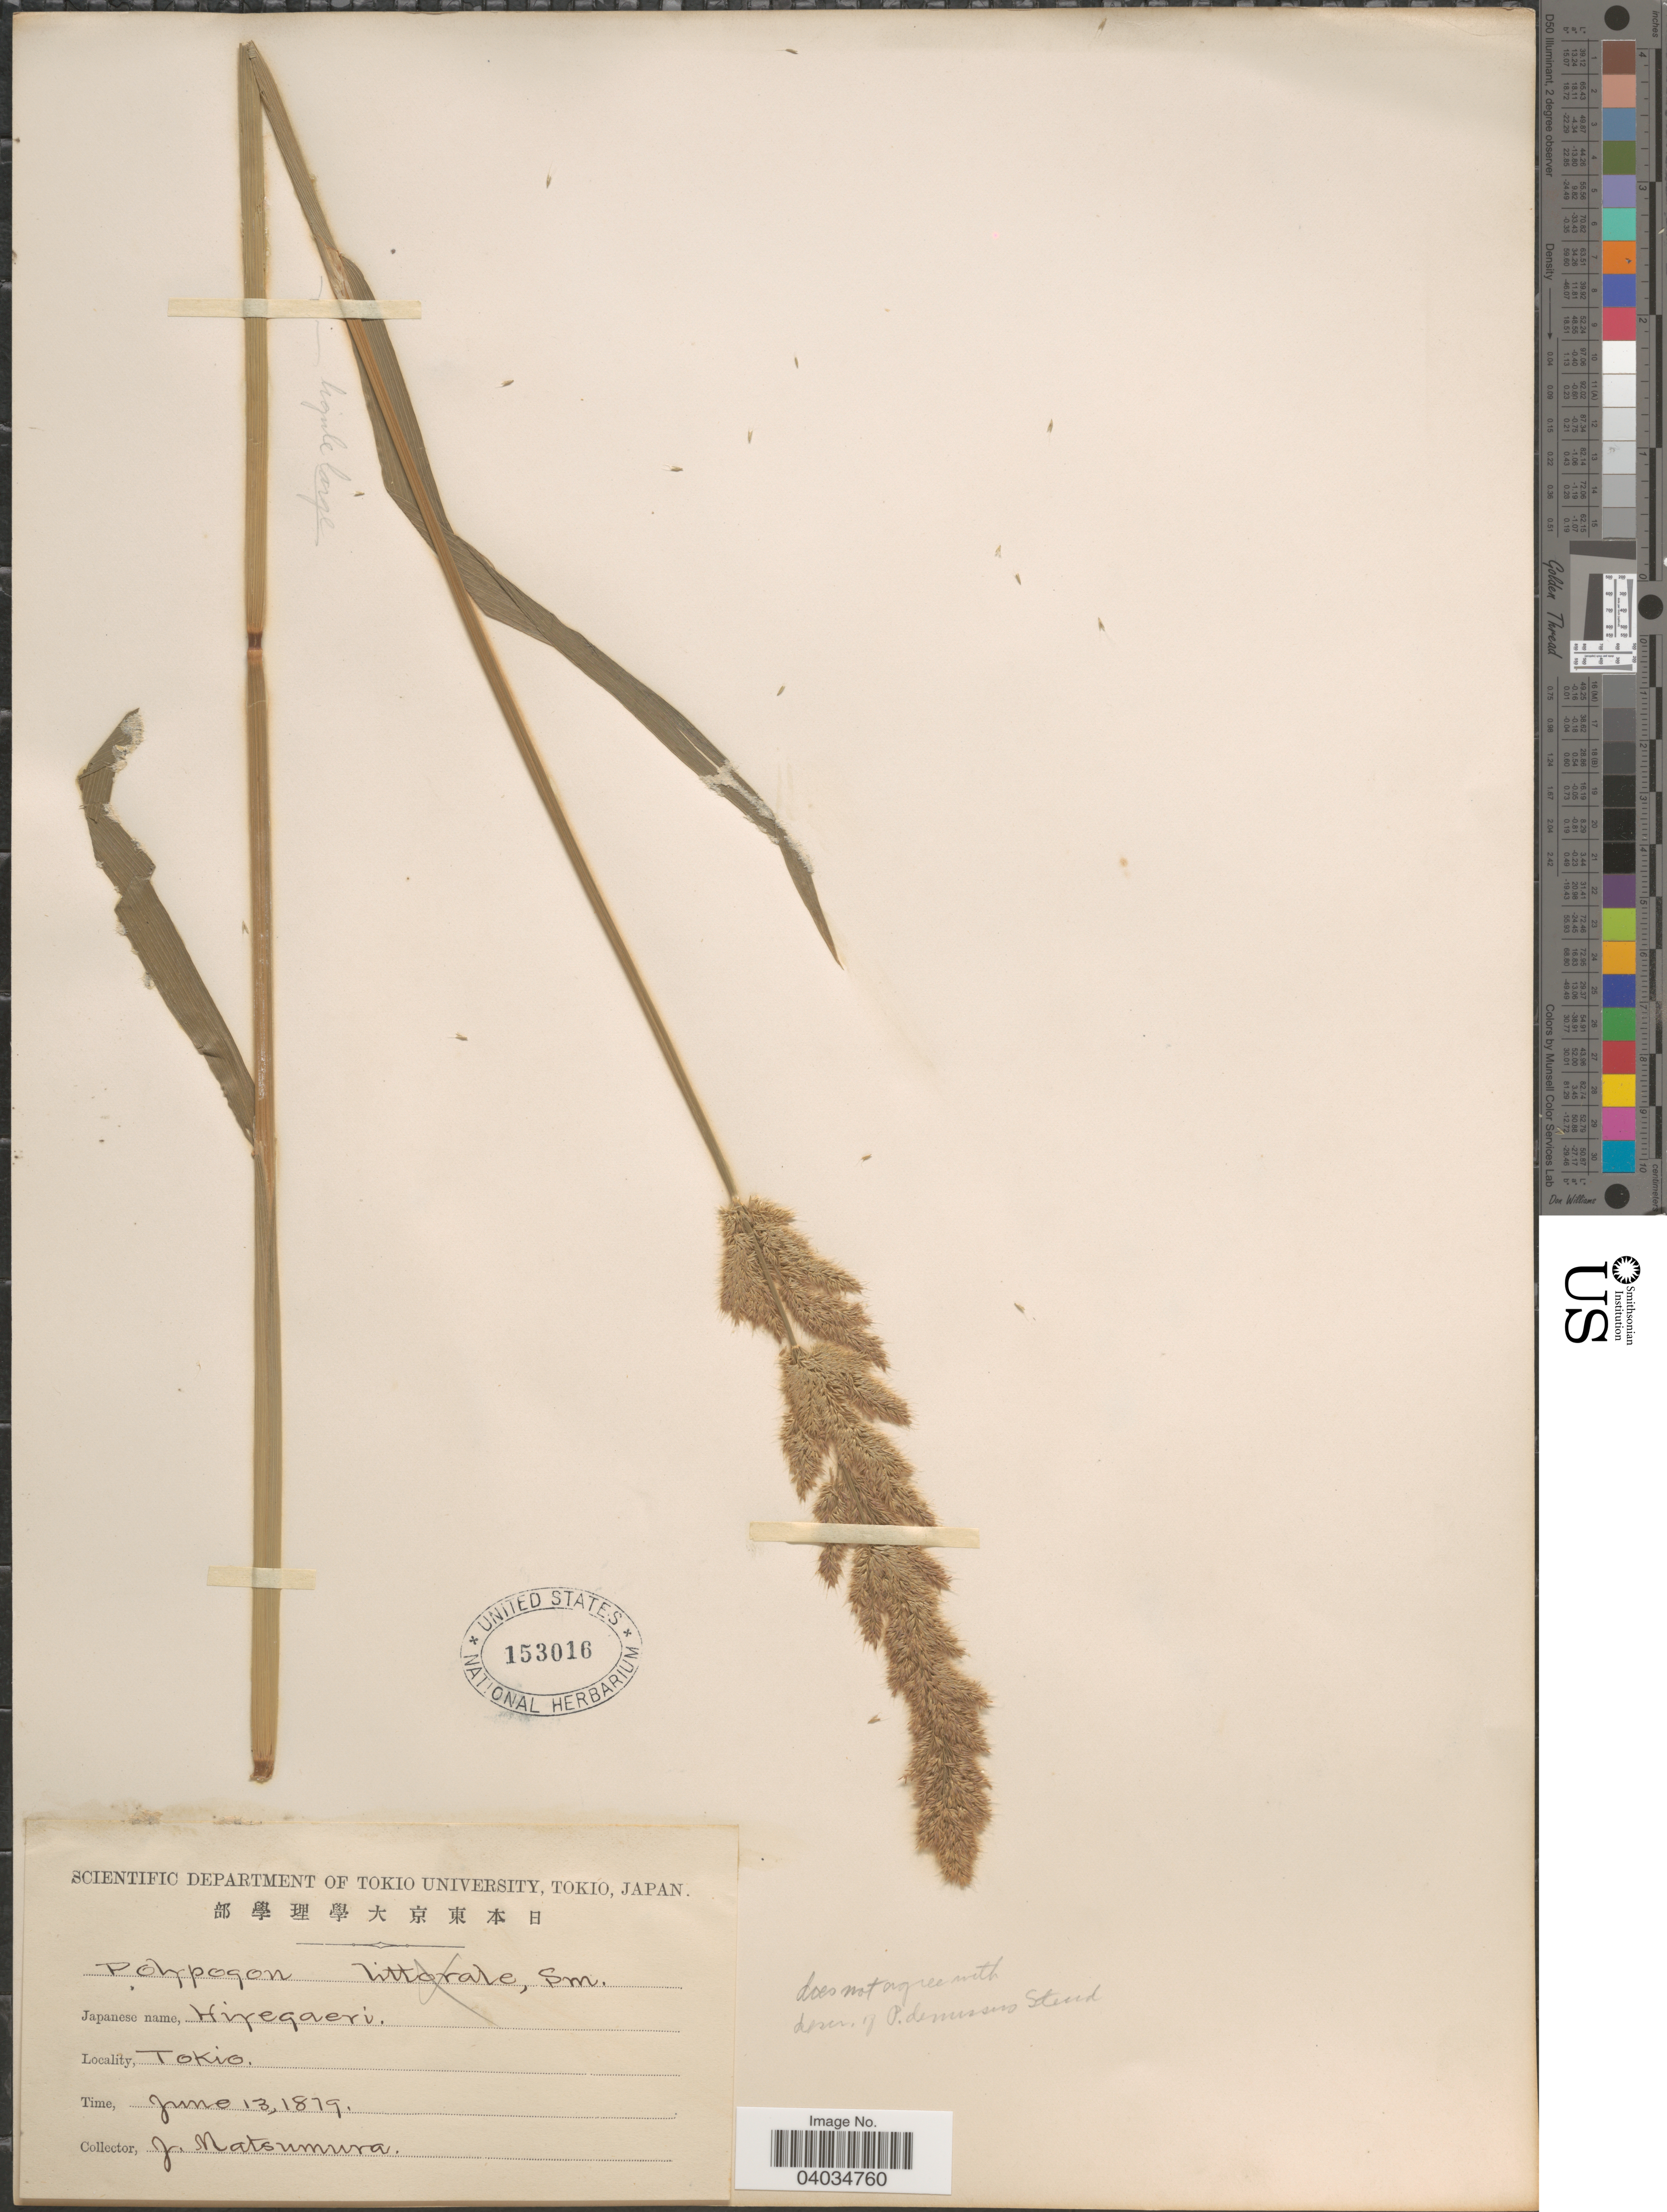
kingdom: Plantae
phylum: Tracheophyta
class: Liliopsida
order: Poales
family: Poaceae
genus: Polypogon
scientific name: Polypogon sp.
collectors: J. Matsumura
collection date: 1879-06-13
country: Japan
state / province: Tokyo, Federal City of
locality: Tokio.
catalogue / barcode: US 153016